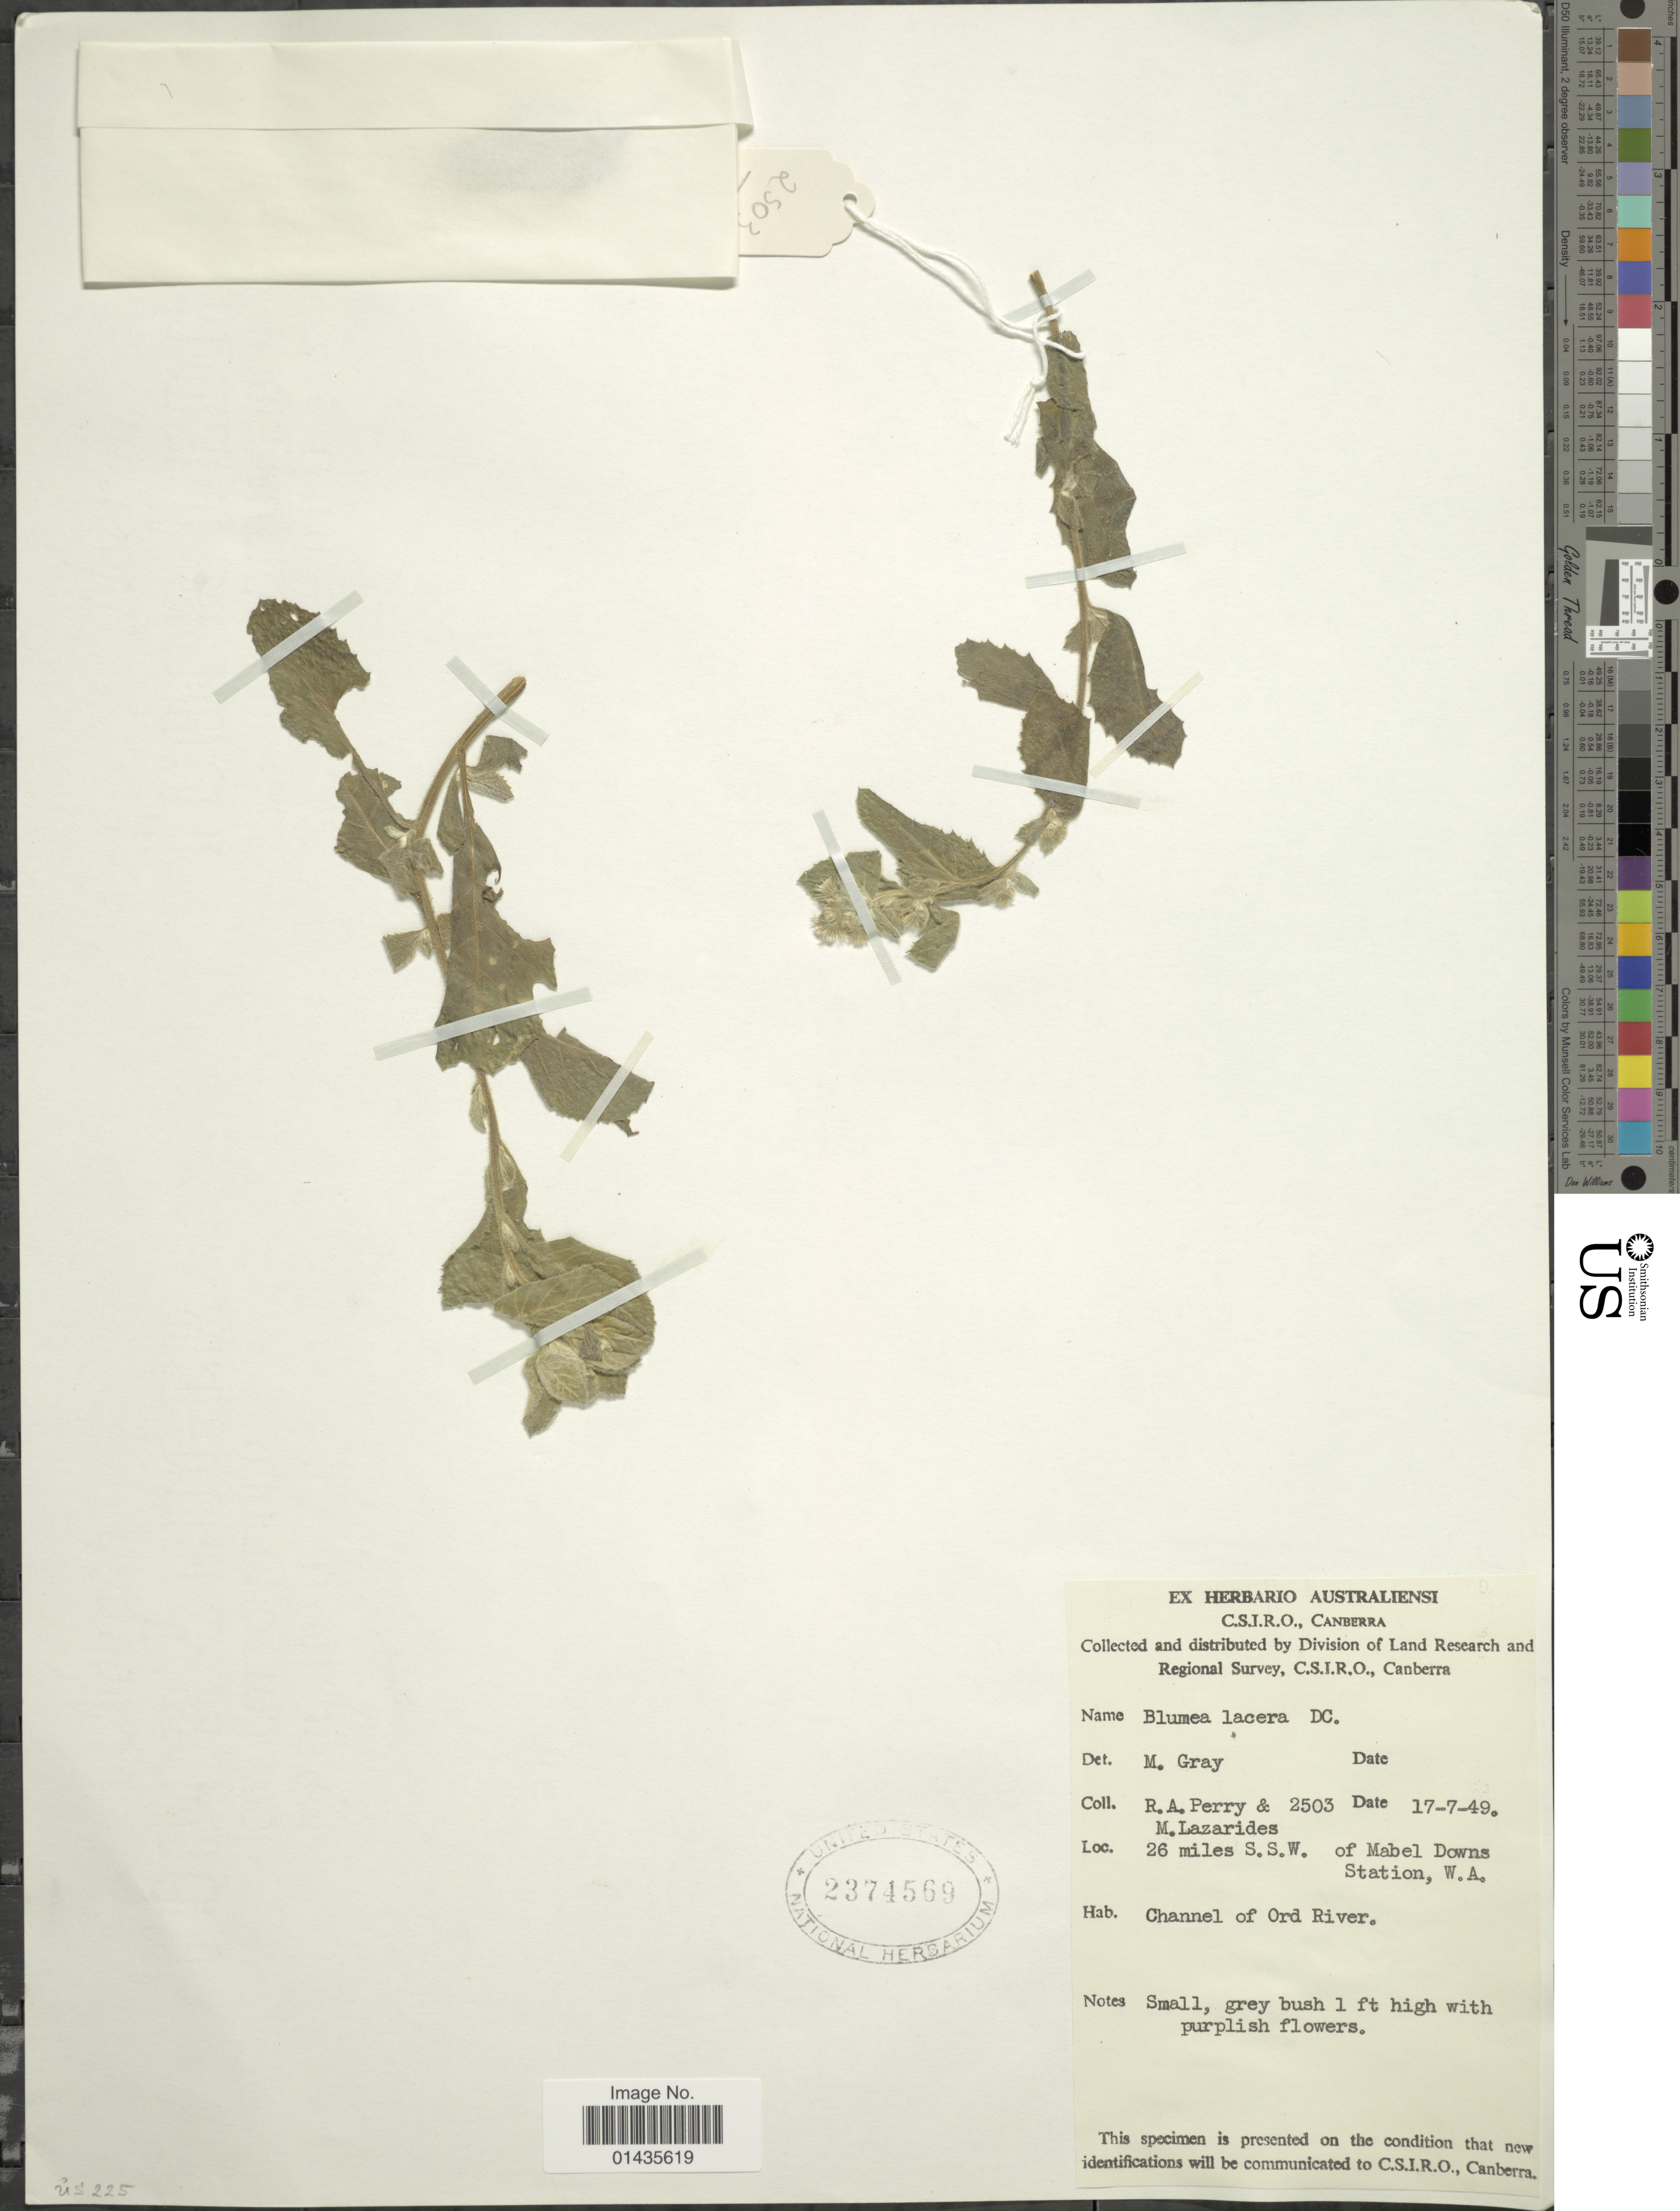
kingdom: Plantae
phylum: Tracheophyta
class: Magnoliopsida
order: Asterales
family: Asteraceae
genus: Blumea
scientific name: Blumea lacera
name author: (Roxb.) DC.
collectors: Perry, R. A. & M. Lazarides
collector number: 2503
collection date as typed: Transcribed d/m/y: 17/7/49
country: Australia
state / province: Western Australia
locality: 26 miles S.S.W. of Mabel Downs Station, Channel of Ord River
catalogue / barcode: US 2374569